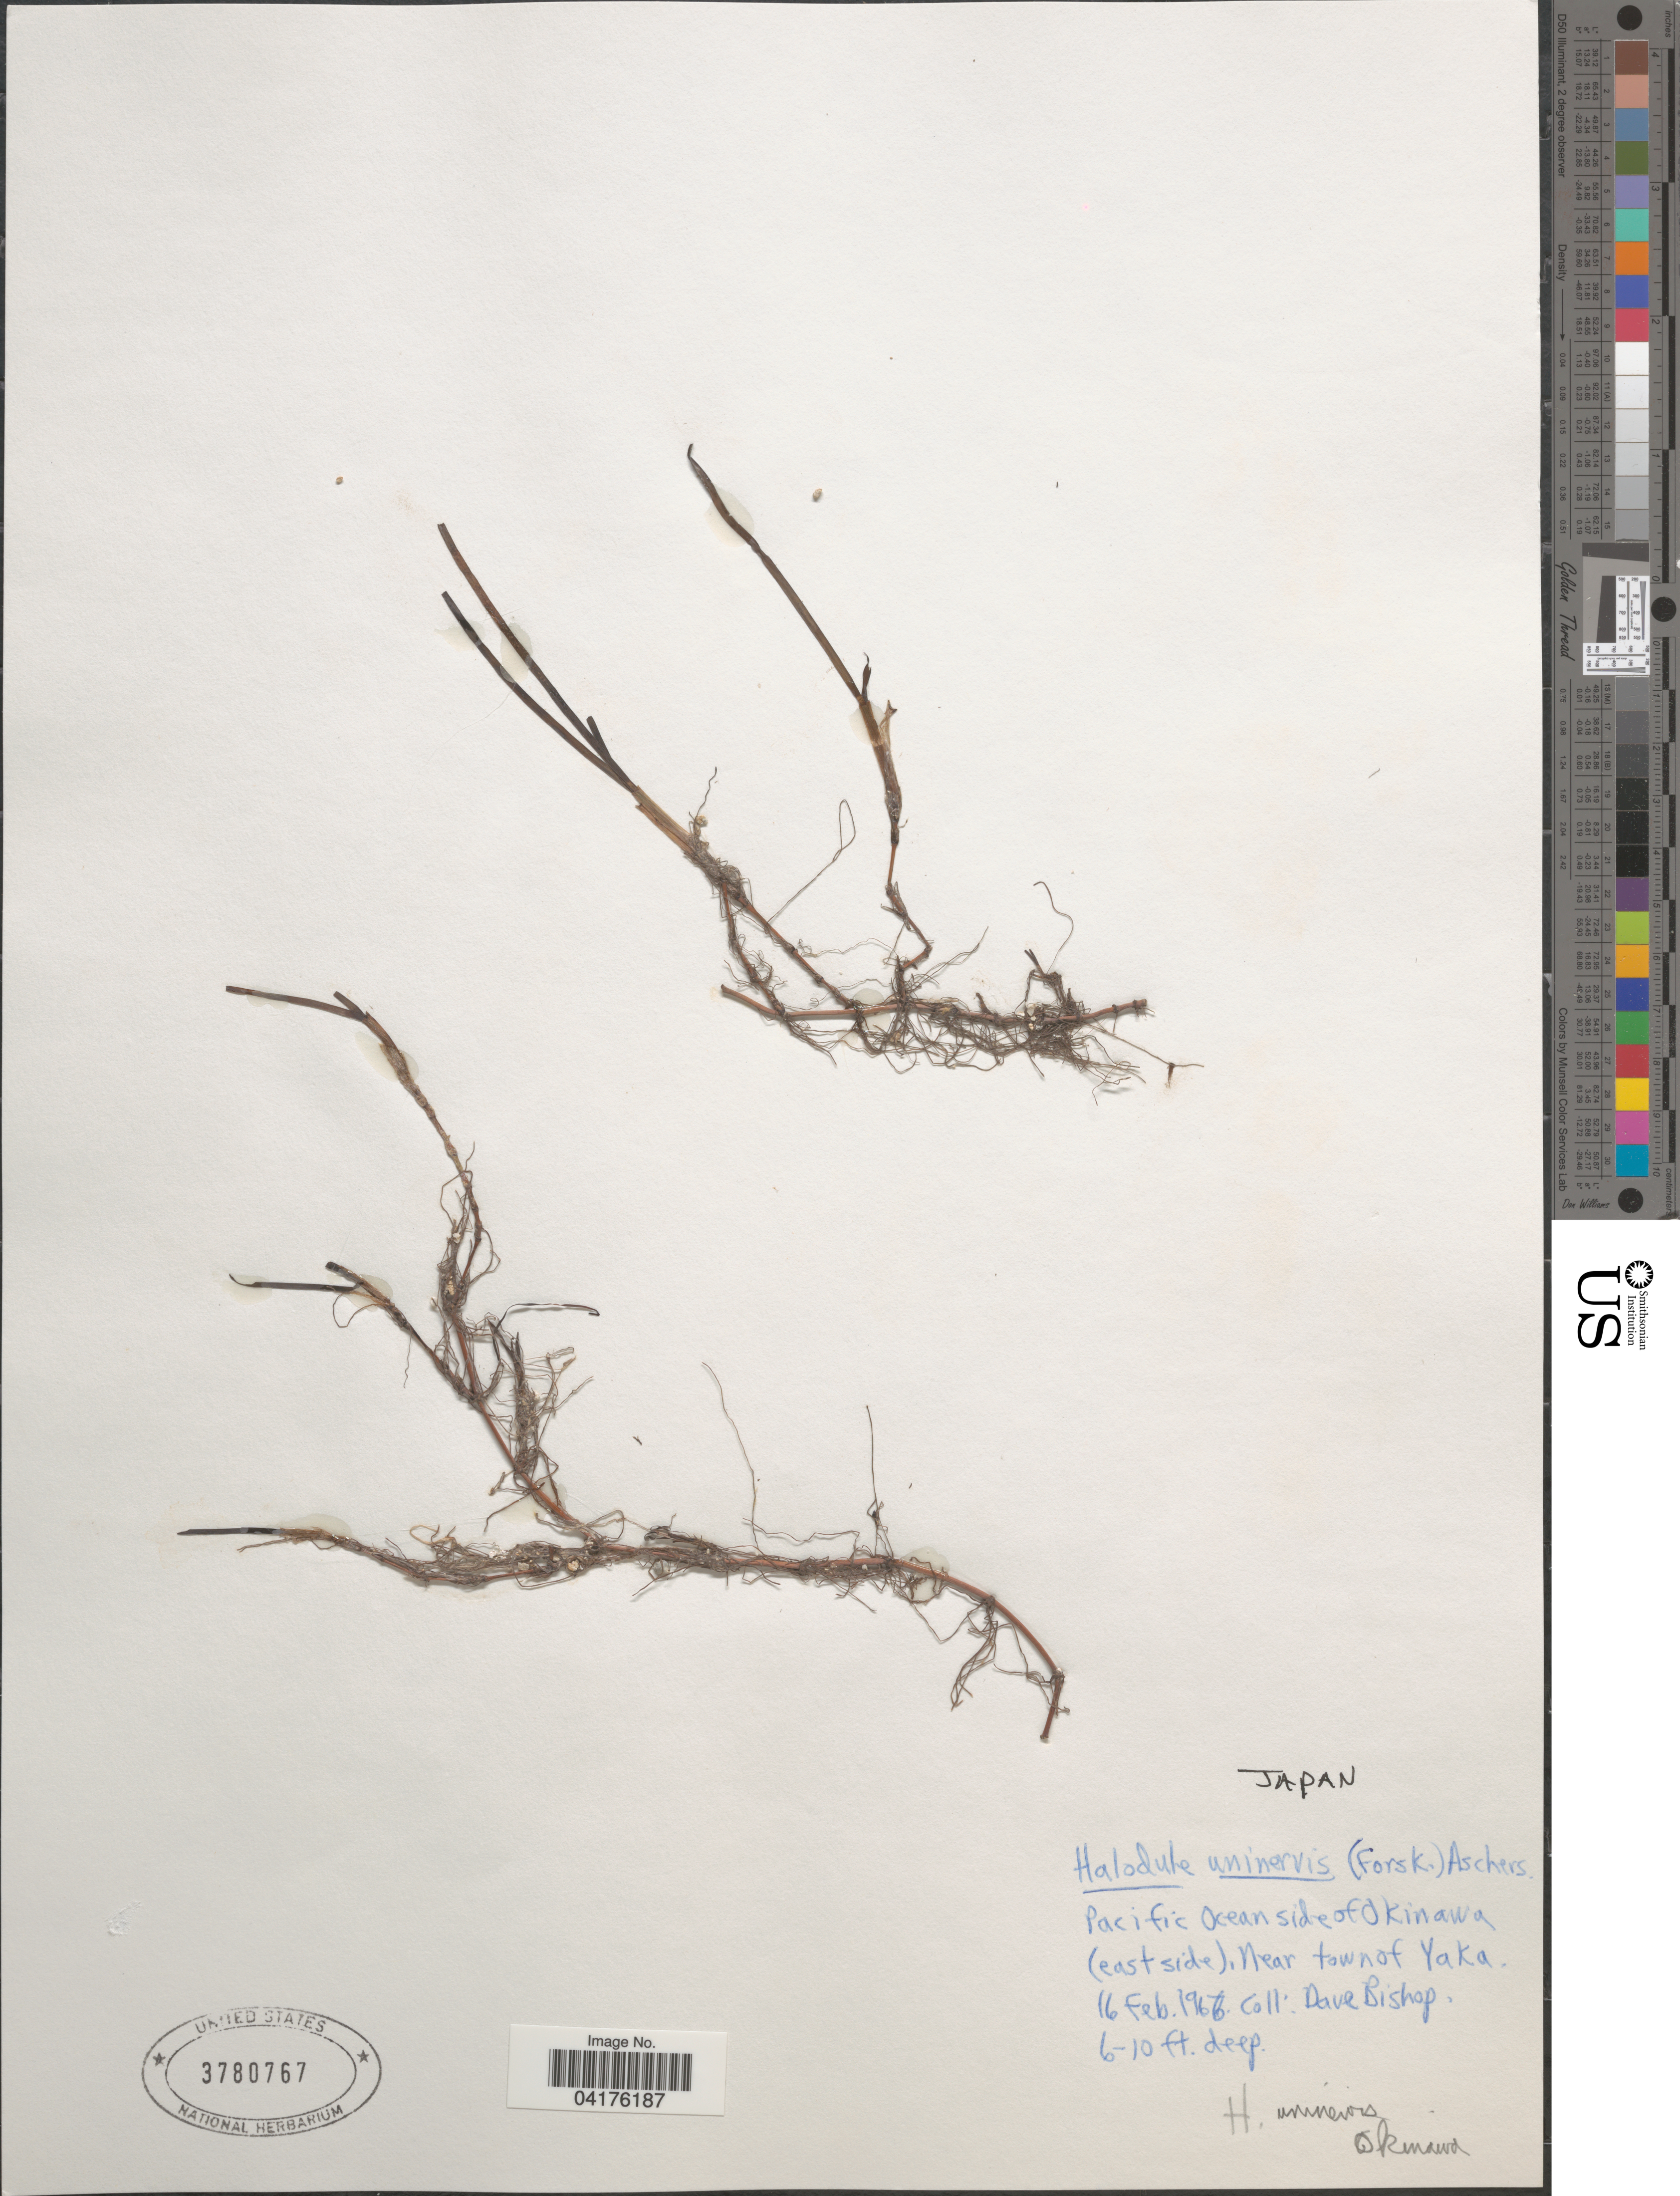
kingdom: Plantae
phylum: Tracheophyta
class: Liliopsida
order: Alismatales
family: Cymodoceaceae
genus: Halodule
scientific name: Halodule uninervis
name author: (Forssk.) Asch.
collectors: D. Bishop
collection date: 1966-02-16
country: Japan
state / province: Okinawa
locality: Pacific Ocean side of Okinawa (east side). Near town of Yaka.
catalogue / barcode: US 3780767